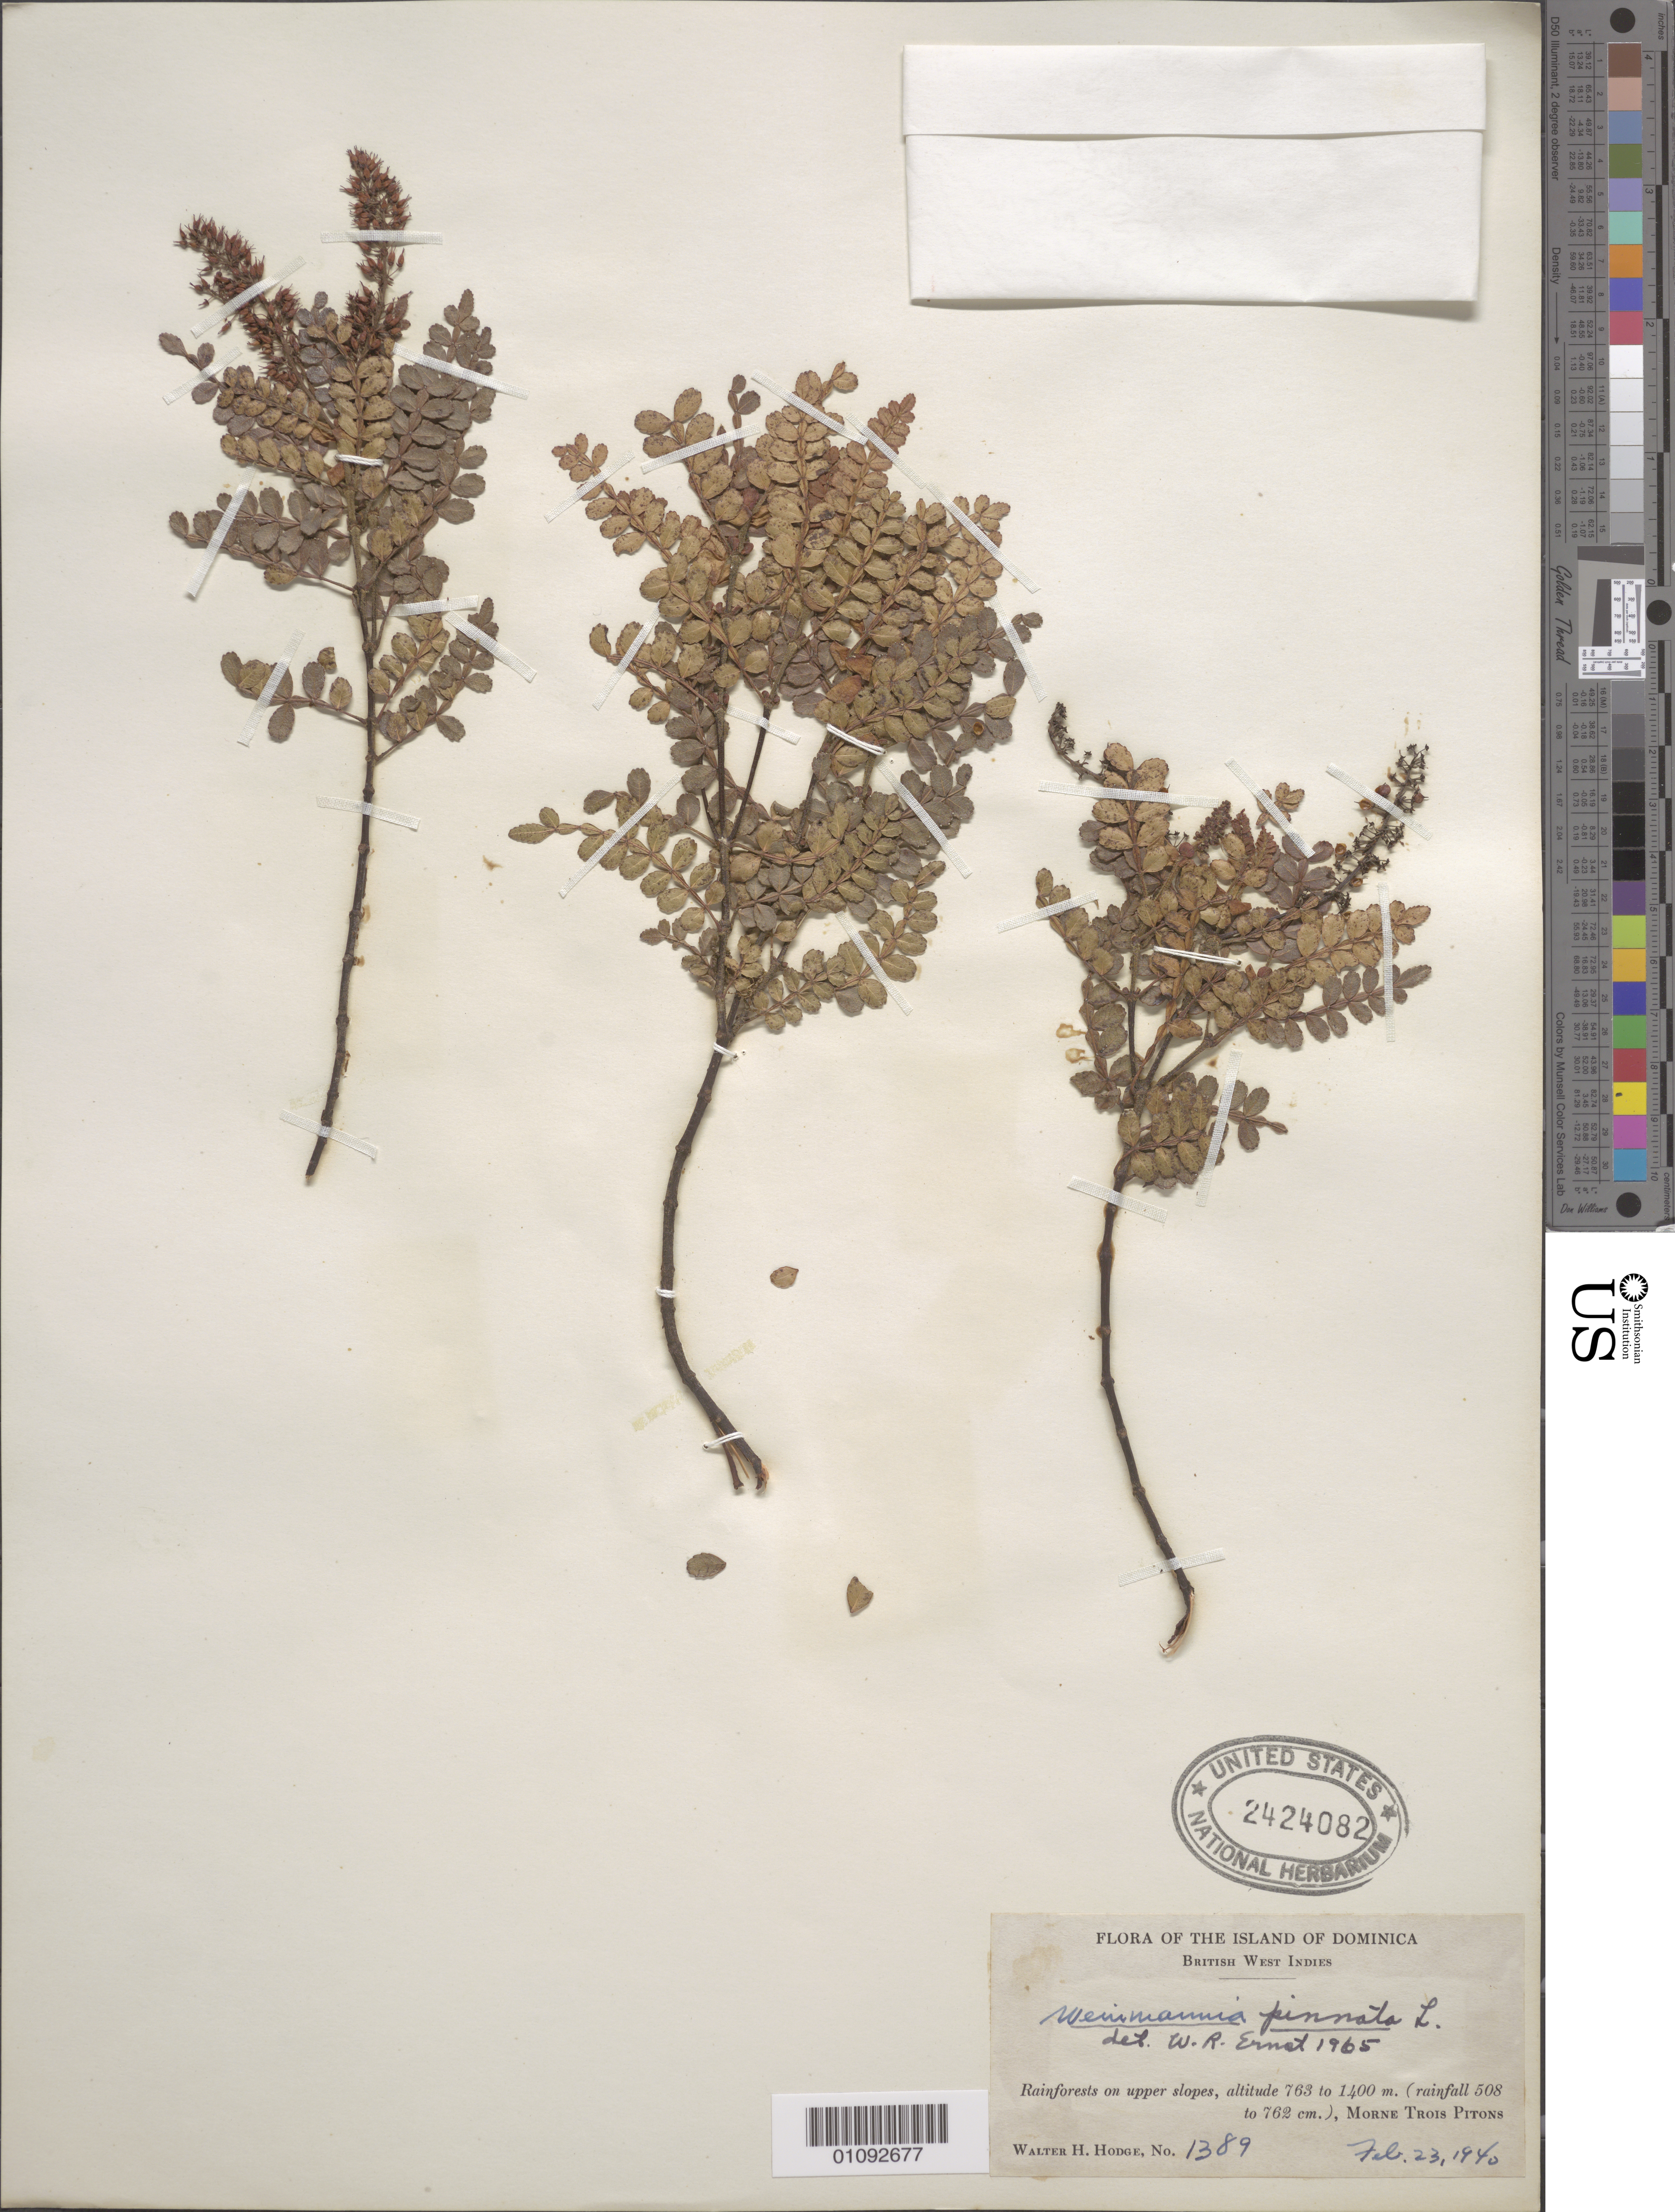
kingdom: Plantae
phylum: Tracheophyta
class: Magnoliopsida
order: Oxalidales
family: Cunoniaceae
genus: Weinmannia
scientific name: Weinmannia pinnata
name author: L.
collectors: W. Hodge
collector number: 1389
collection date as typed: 23 Feb 1940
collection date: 1940-02-23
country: Dominica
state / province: St. Patrick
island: Dominica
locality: Rainforests on upper slopes, Morne Trois Pitons.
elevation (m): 763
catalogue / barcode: US 2424082